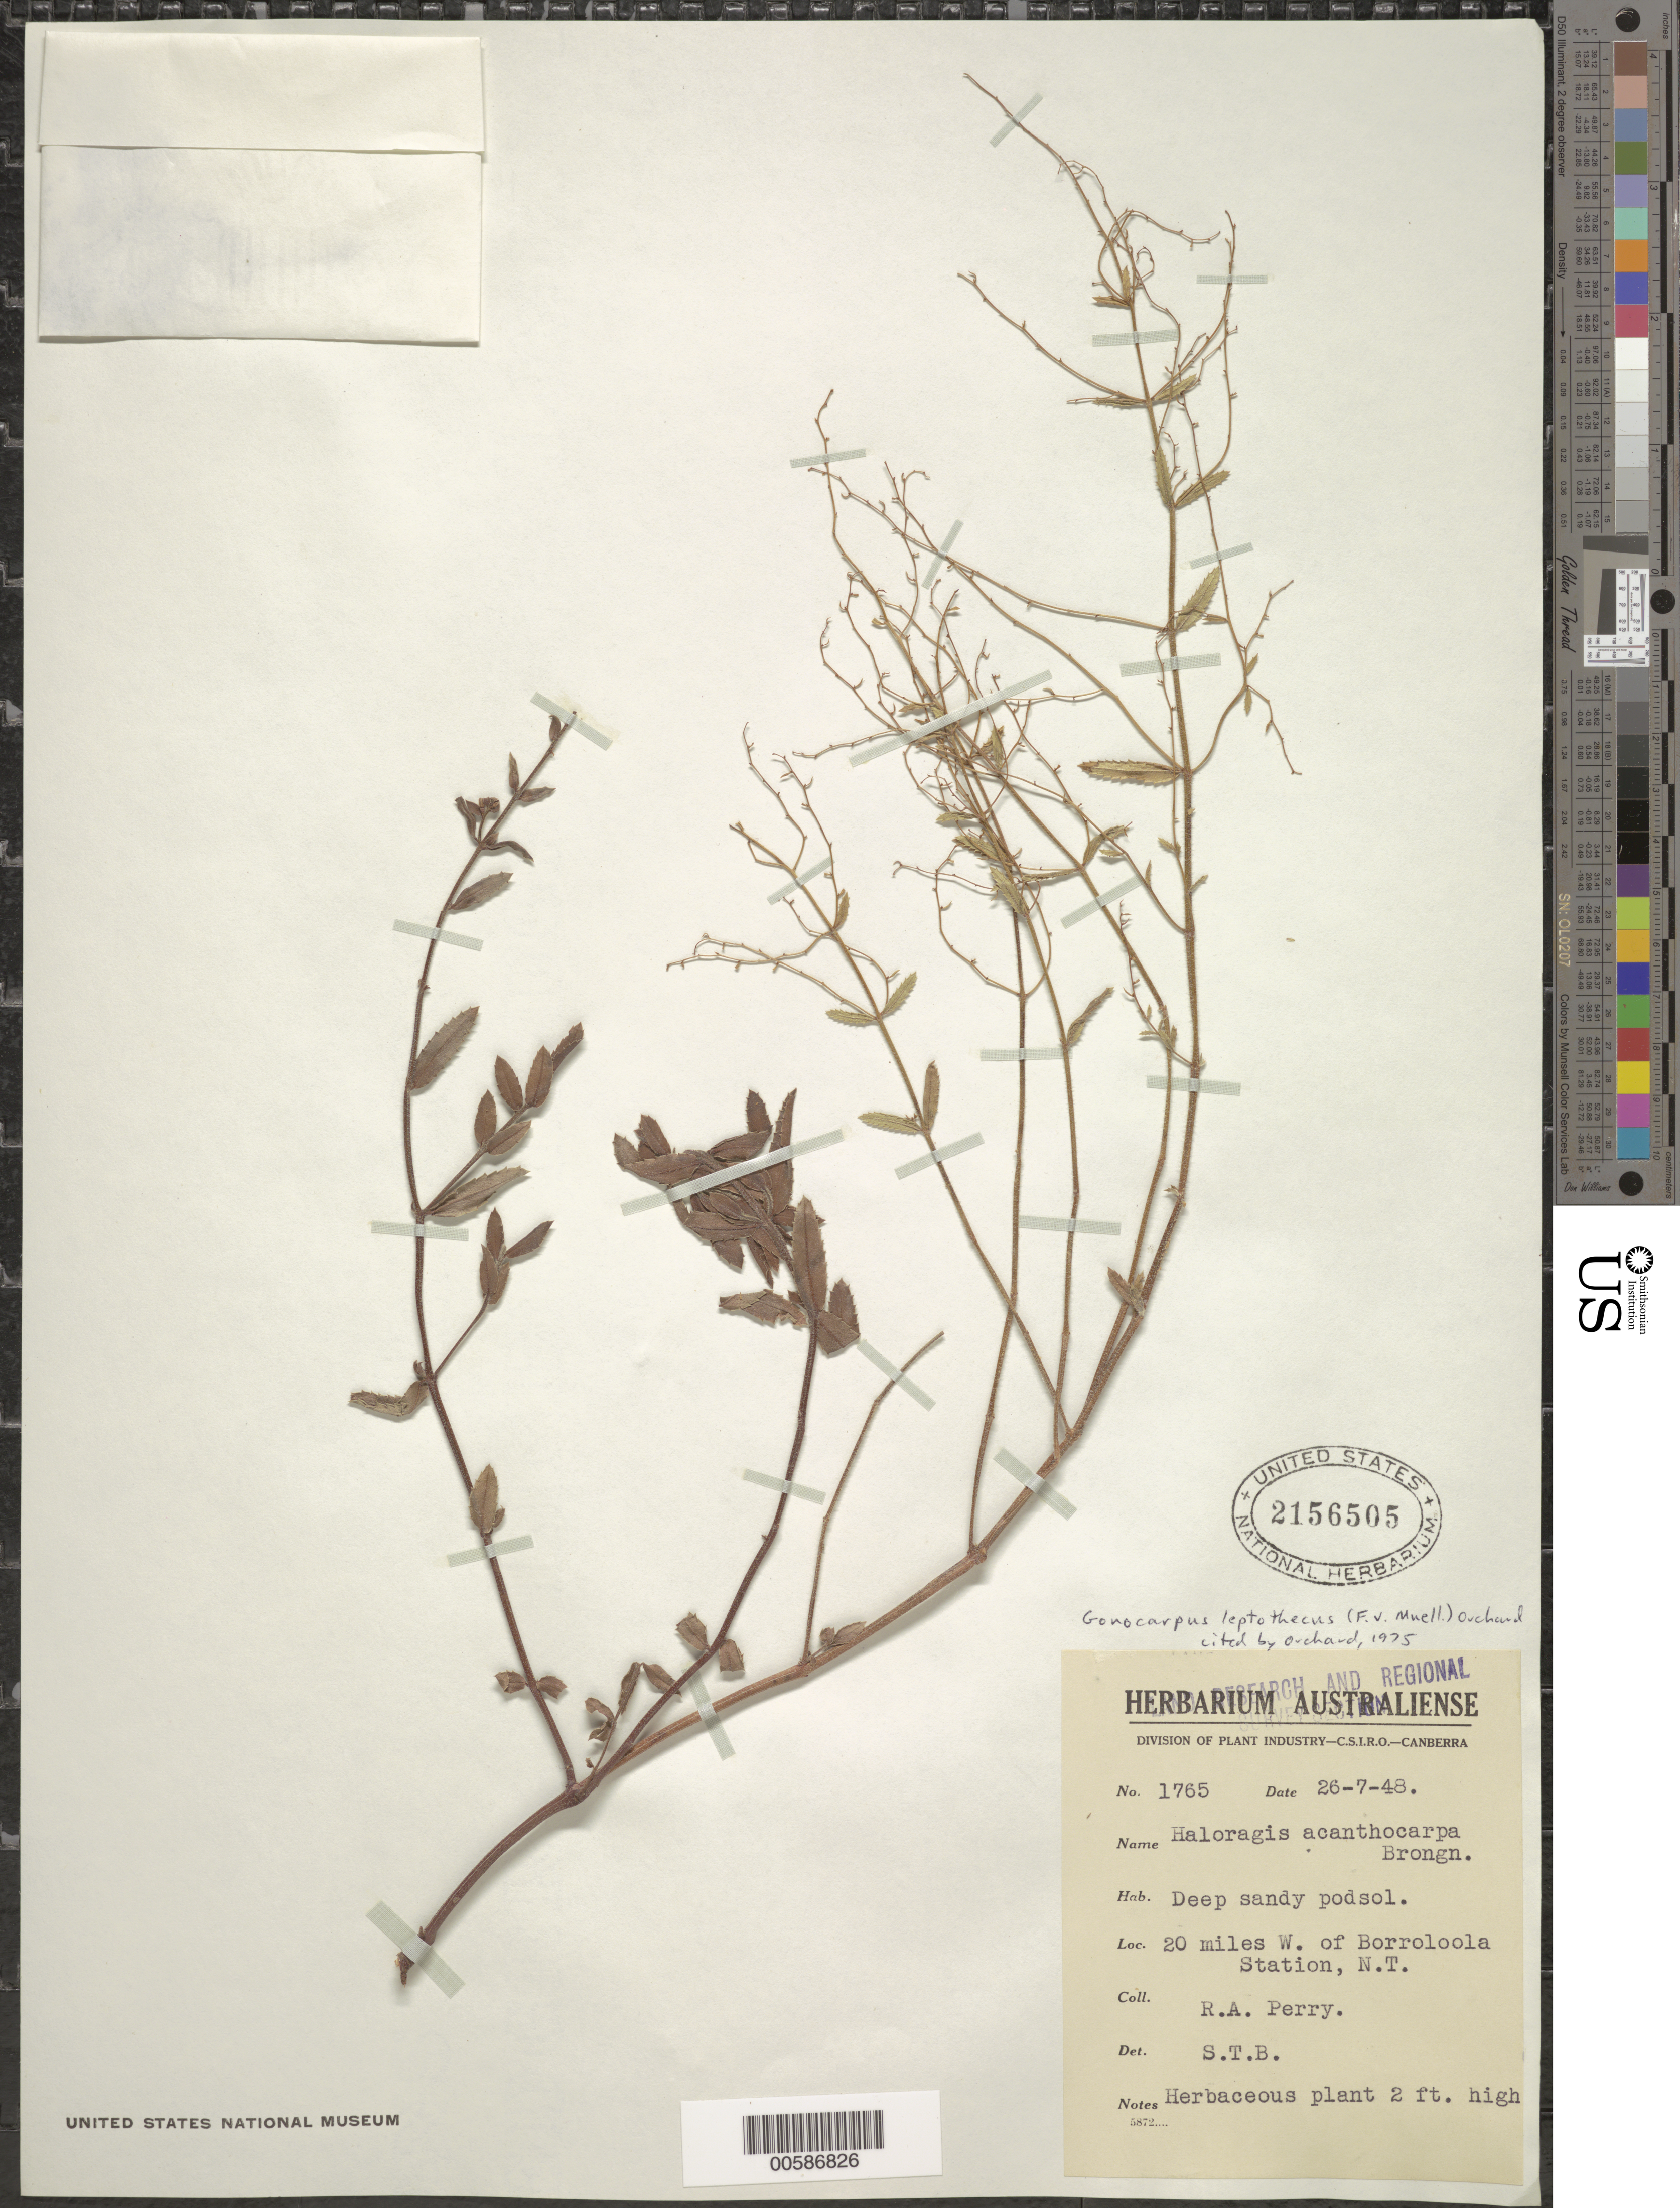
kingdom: Plantae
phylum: Tracheophyta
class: Magnoliopsida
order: Saxifragales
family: Haloragaceae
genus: Gonocarpus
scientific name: Gonocarpus leptothecus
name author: (F. Muell.) Orchard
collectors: Perry, R. A.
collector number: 1765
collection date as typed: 26 Jul 1948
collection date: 1948-07-26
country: Australia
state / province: Northern Territory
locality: W of Borroloola Station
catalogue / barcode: US 2156505